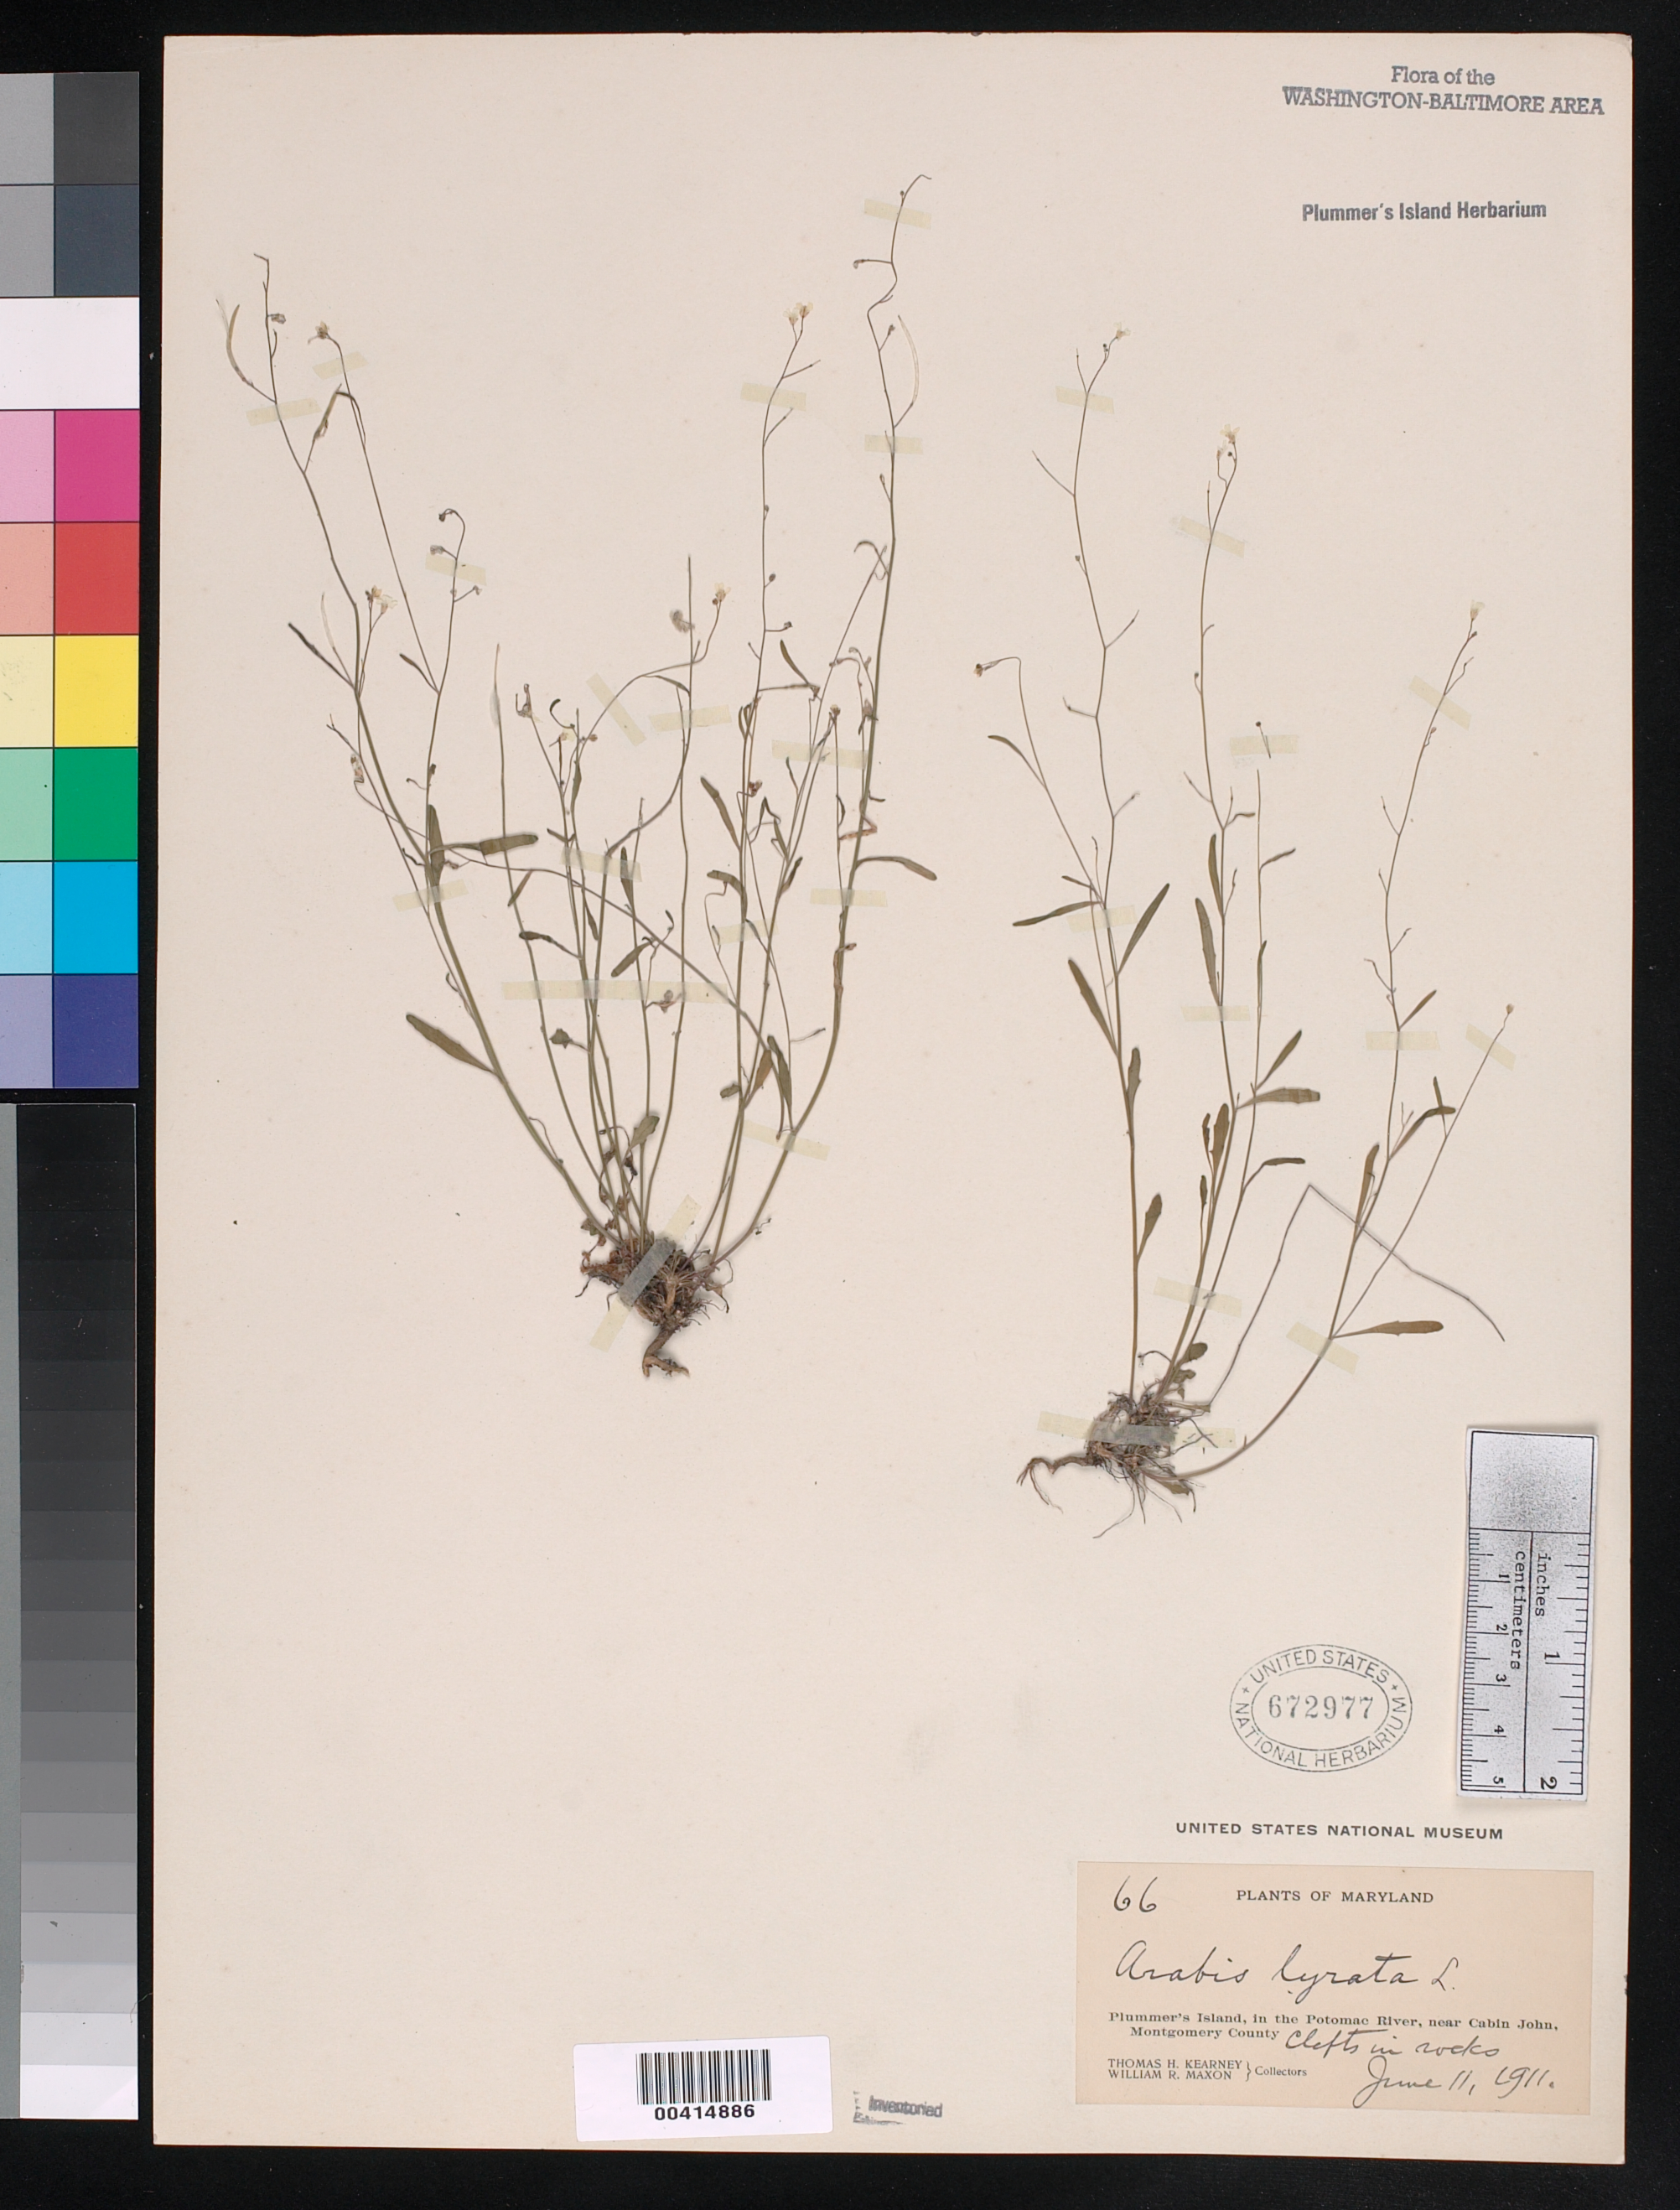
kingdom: Plantae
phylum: Tracheophyta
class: Magnoliopsida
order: Brassicales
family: Brassicaceae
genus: Arabidopsis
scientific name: Arabidopsis lyrata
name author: (L.) O'Kane & Al-Shehbaz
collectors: T. H. Kearney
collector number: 66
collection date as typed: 11 Jun 1911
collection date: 1911-06-11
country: United States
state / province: Maryland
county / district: Montgomery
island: Plummers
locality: Plummer's Island C. & O. Canal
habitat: Clefts in rocks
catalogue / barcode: US 672977